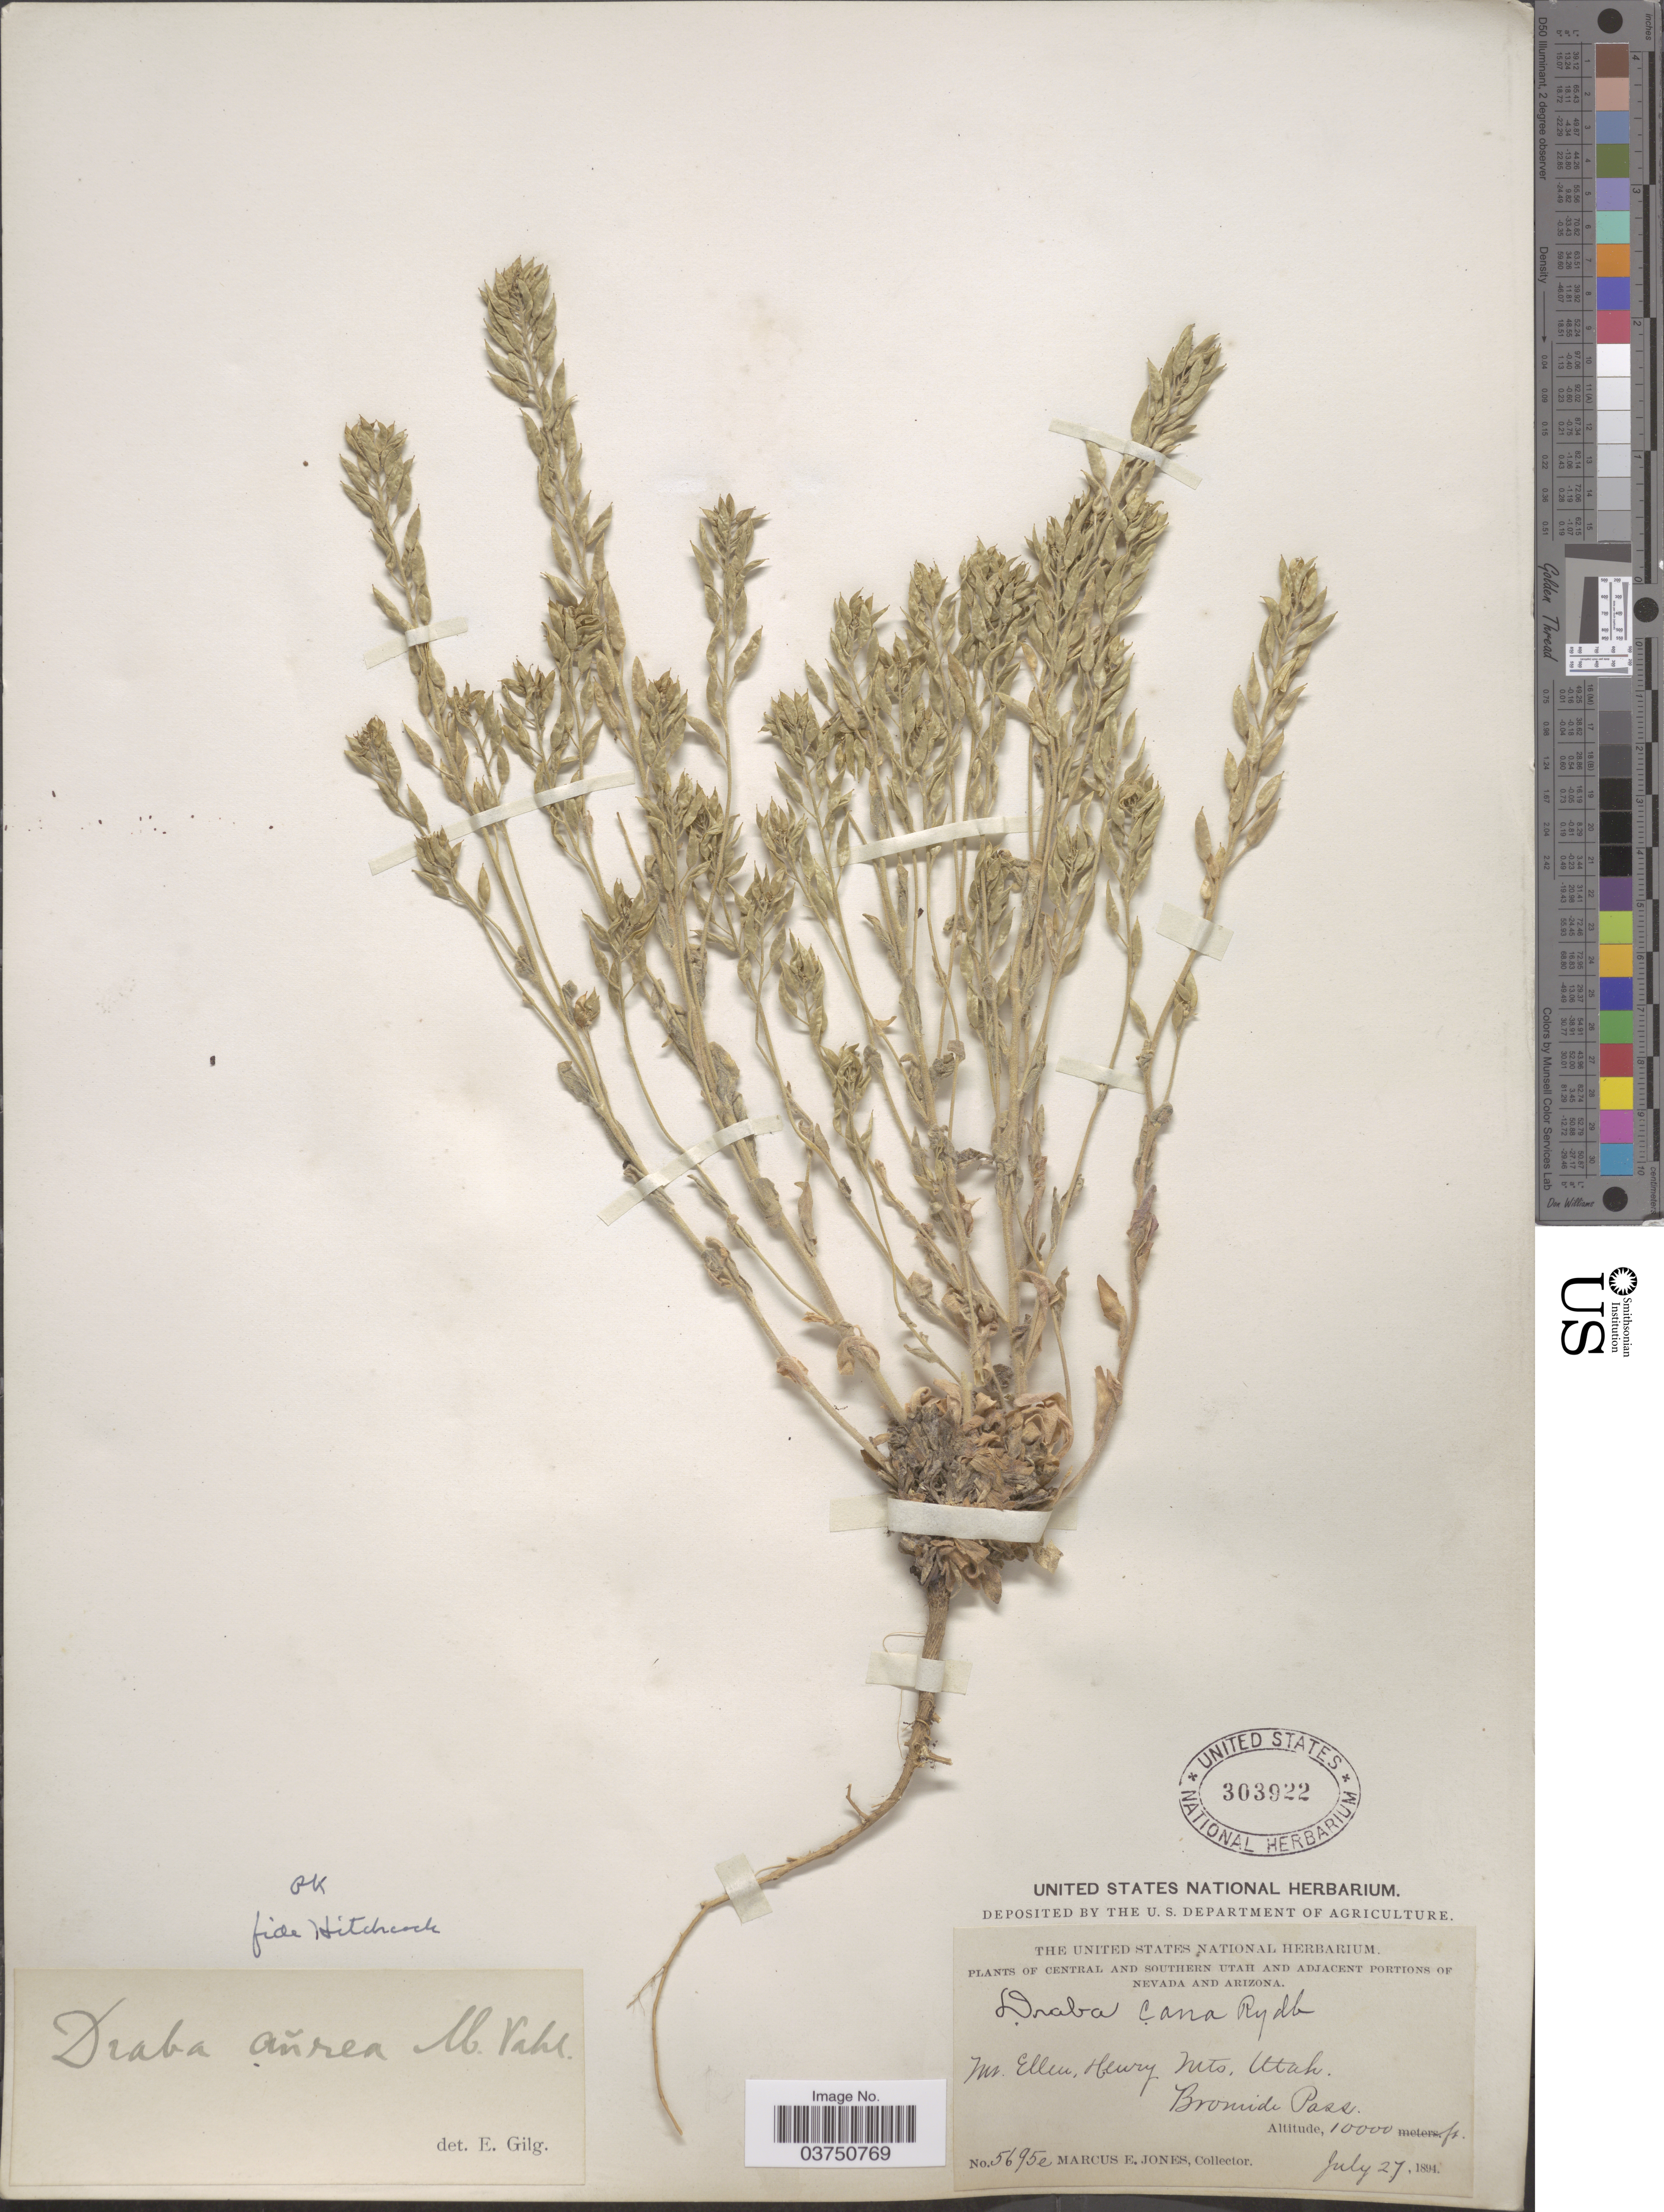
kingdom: Plantae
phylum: Tracheophyta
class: Magnoliopsida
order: Brassicales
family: Brassicaceae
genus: Draba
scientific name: Draba aurea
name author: Vahl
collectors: M. E. Jones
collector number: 5695e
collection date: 1894-07-27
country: United States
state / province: Utah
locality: Central and Southern Utah. Mt. Ellen, Henry Mts. Bromide Pass.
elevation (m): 3048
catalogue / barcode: US 303922